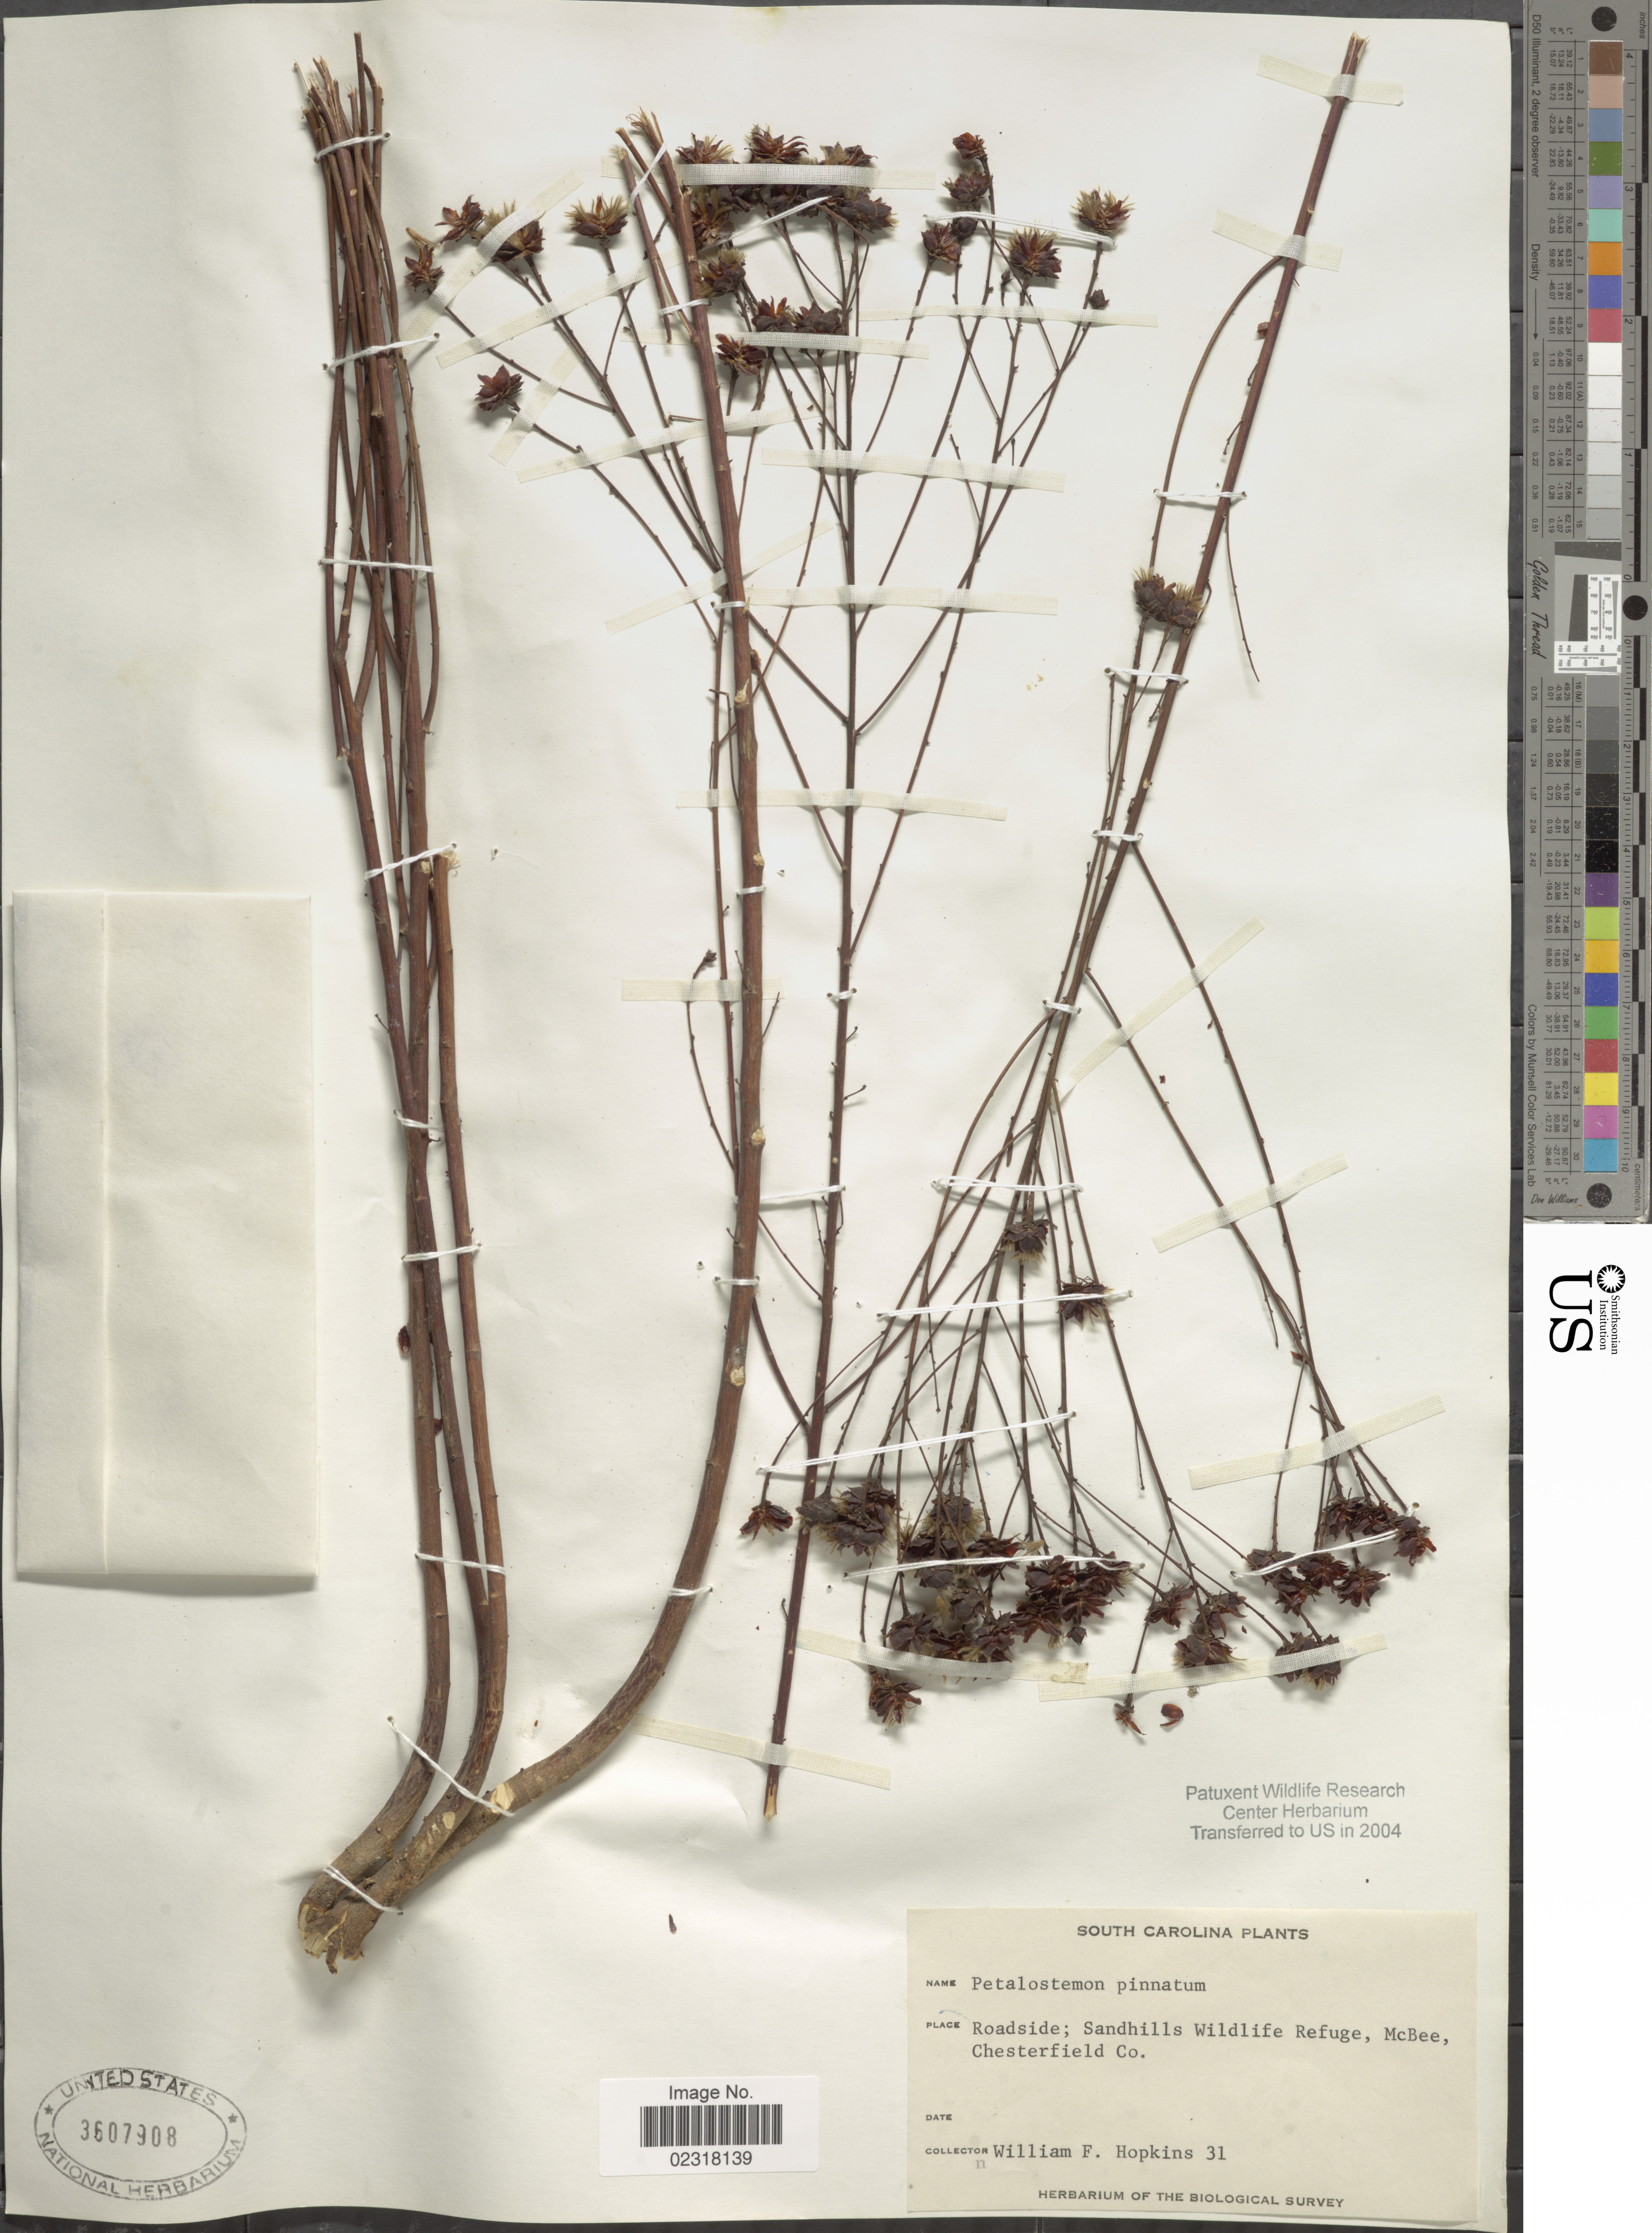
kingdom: Plantae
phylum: Tracheophyta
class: Magnoliopsida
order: Fabales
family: Fabaceae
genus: Dalea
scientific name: Dalea pinnata var. pinnata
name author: (J.F. Gmel.) Barneby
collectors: W. Hopkins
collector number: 31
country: United States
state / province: South Carolina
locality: Roadside; sandhills Wildlife Refuge, McBee, Chesterfield Co.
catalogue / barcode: US 3607908